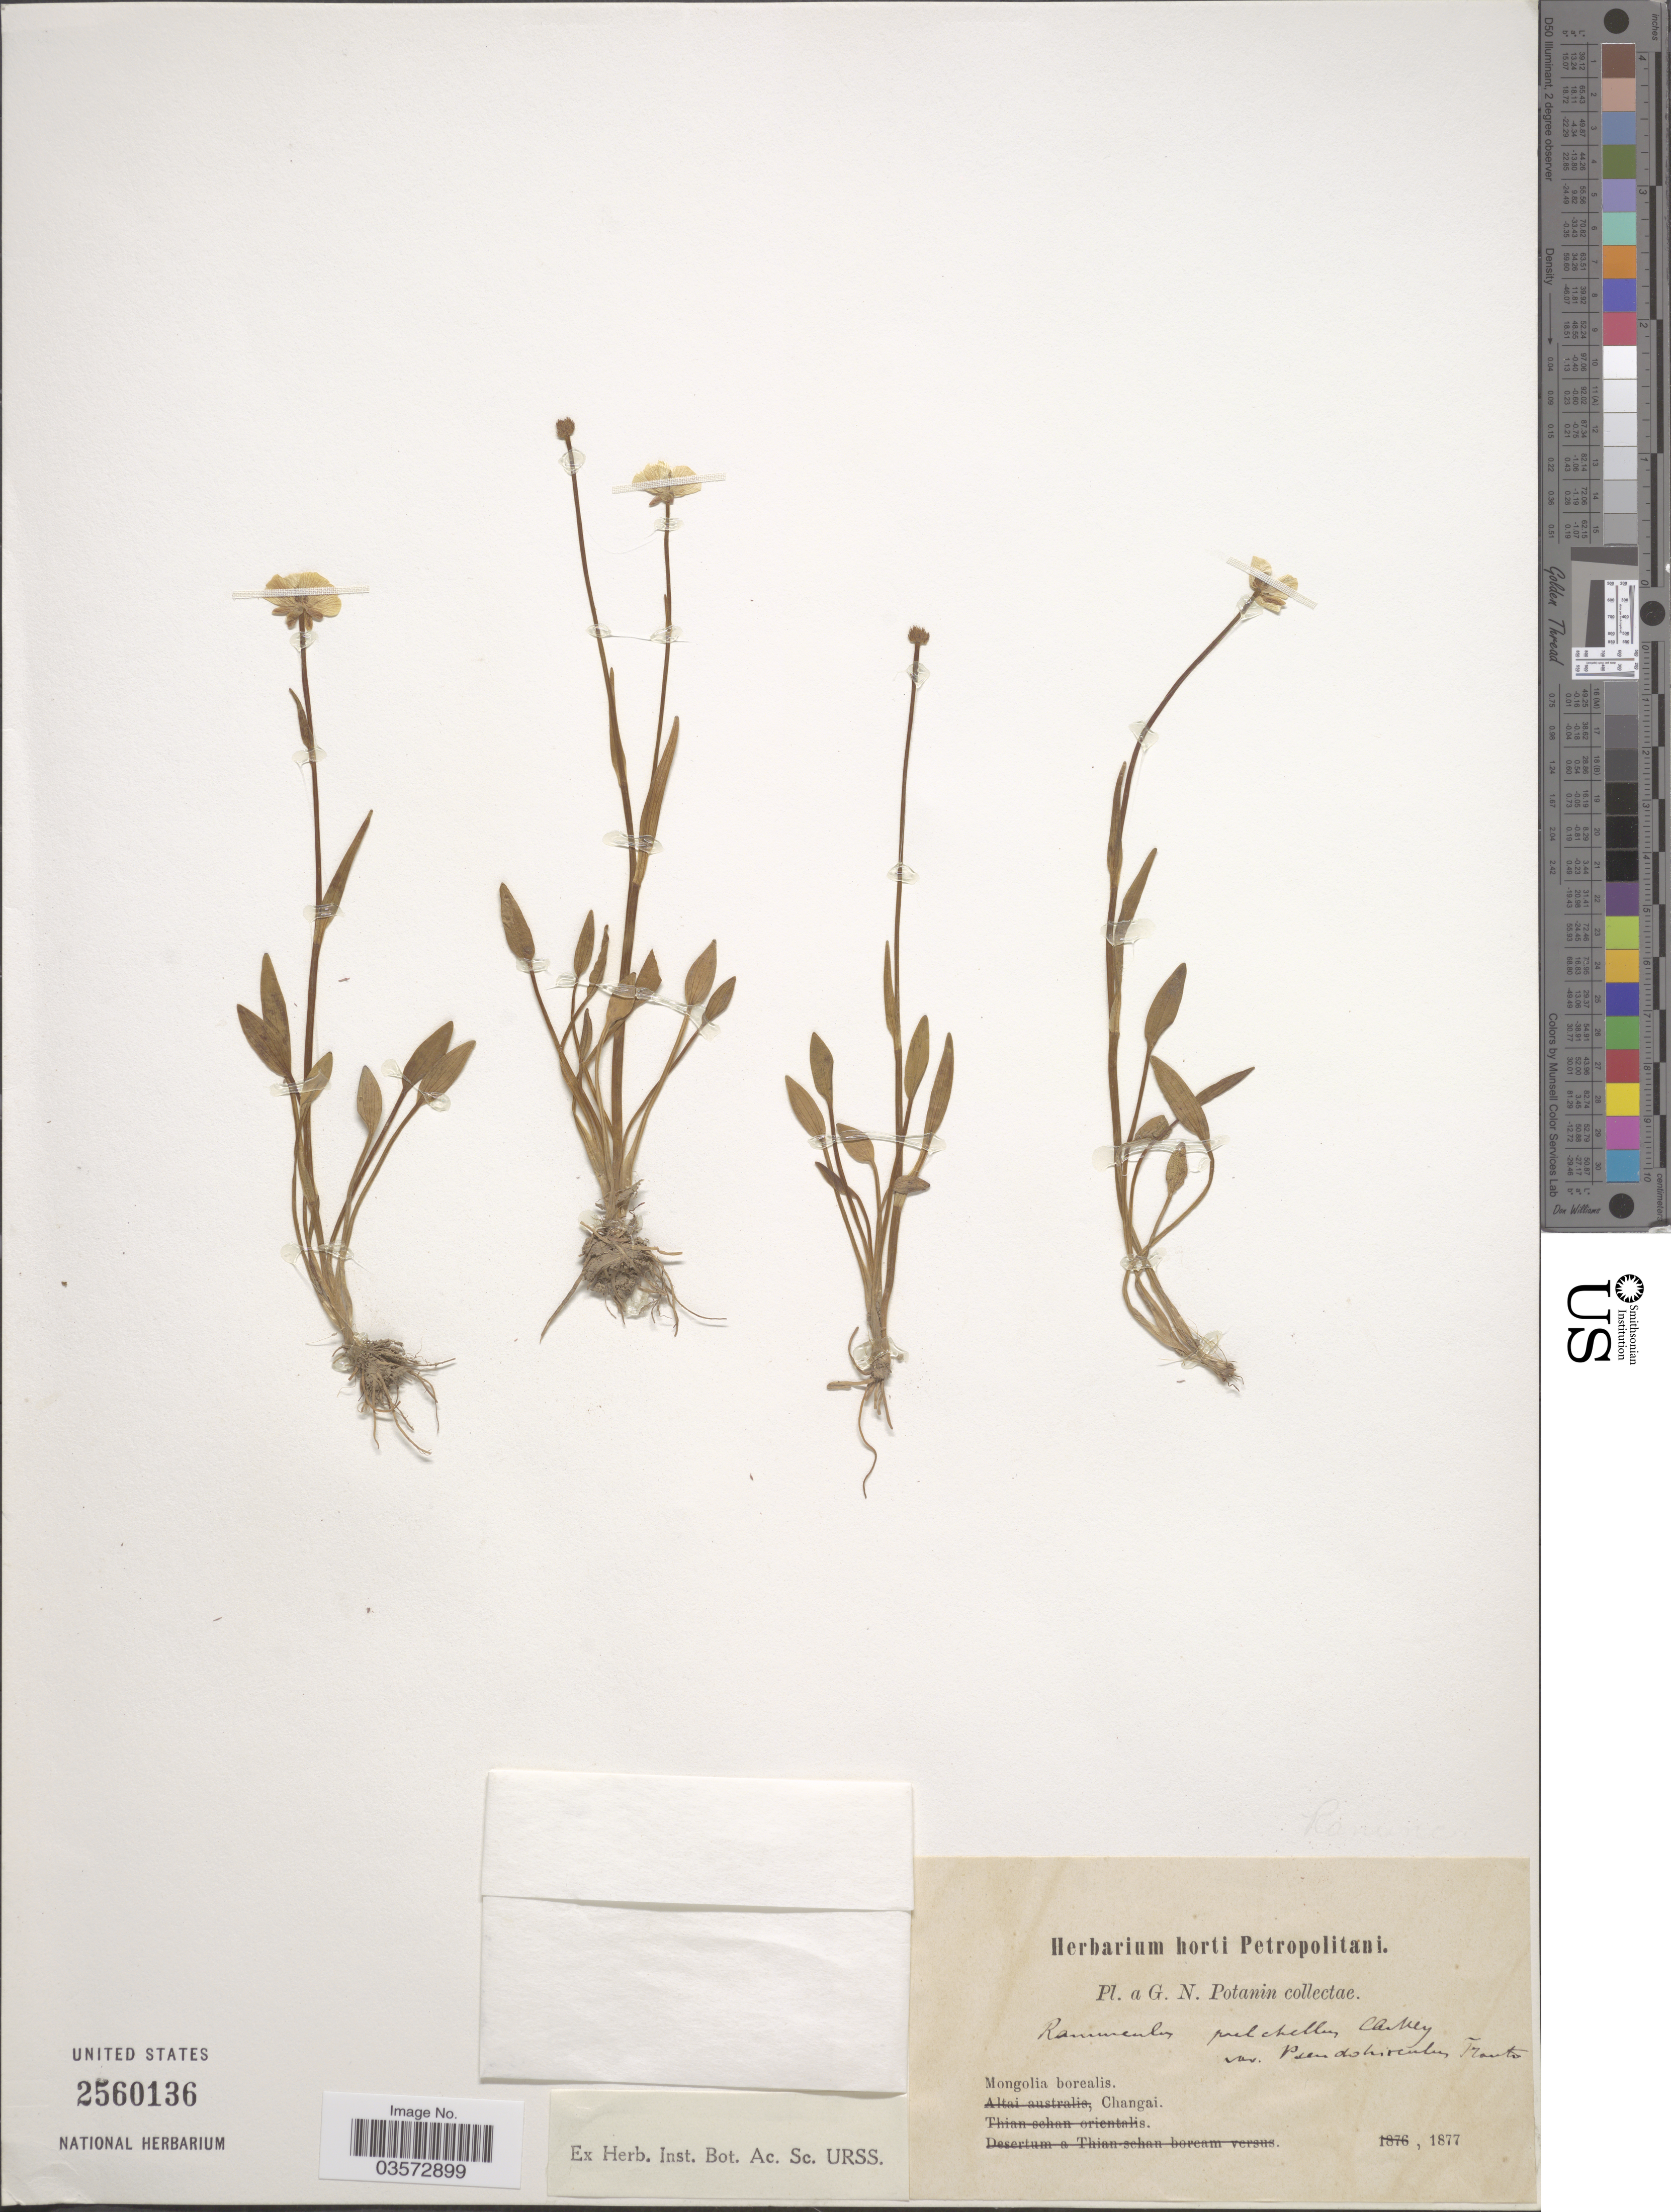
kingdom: Plantae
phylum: Tracheophyta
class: Magnoliopsida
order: Ranunculales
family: Ranunculaceae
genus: Ranunculus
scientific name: Ranunculus pulchellus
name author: Ledeb. ex Spreng.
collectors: G. Potanin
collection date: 1877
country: Mongolia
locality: Mongolia borealis, Changai.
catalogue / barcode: US 2560136